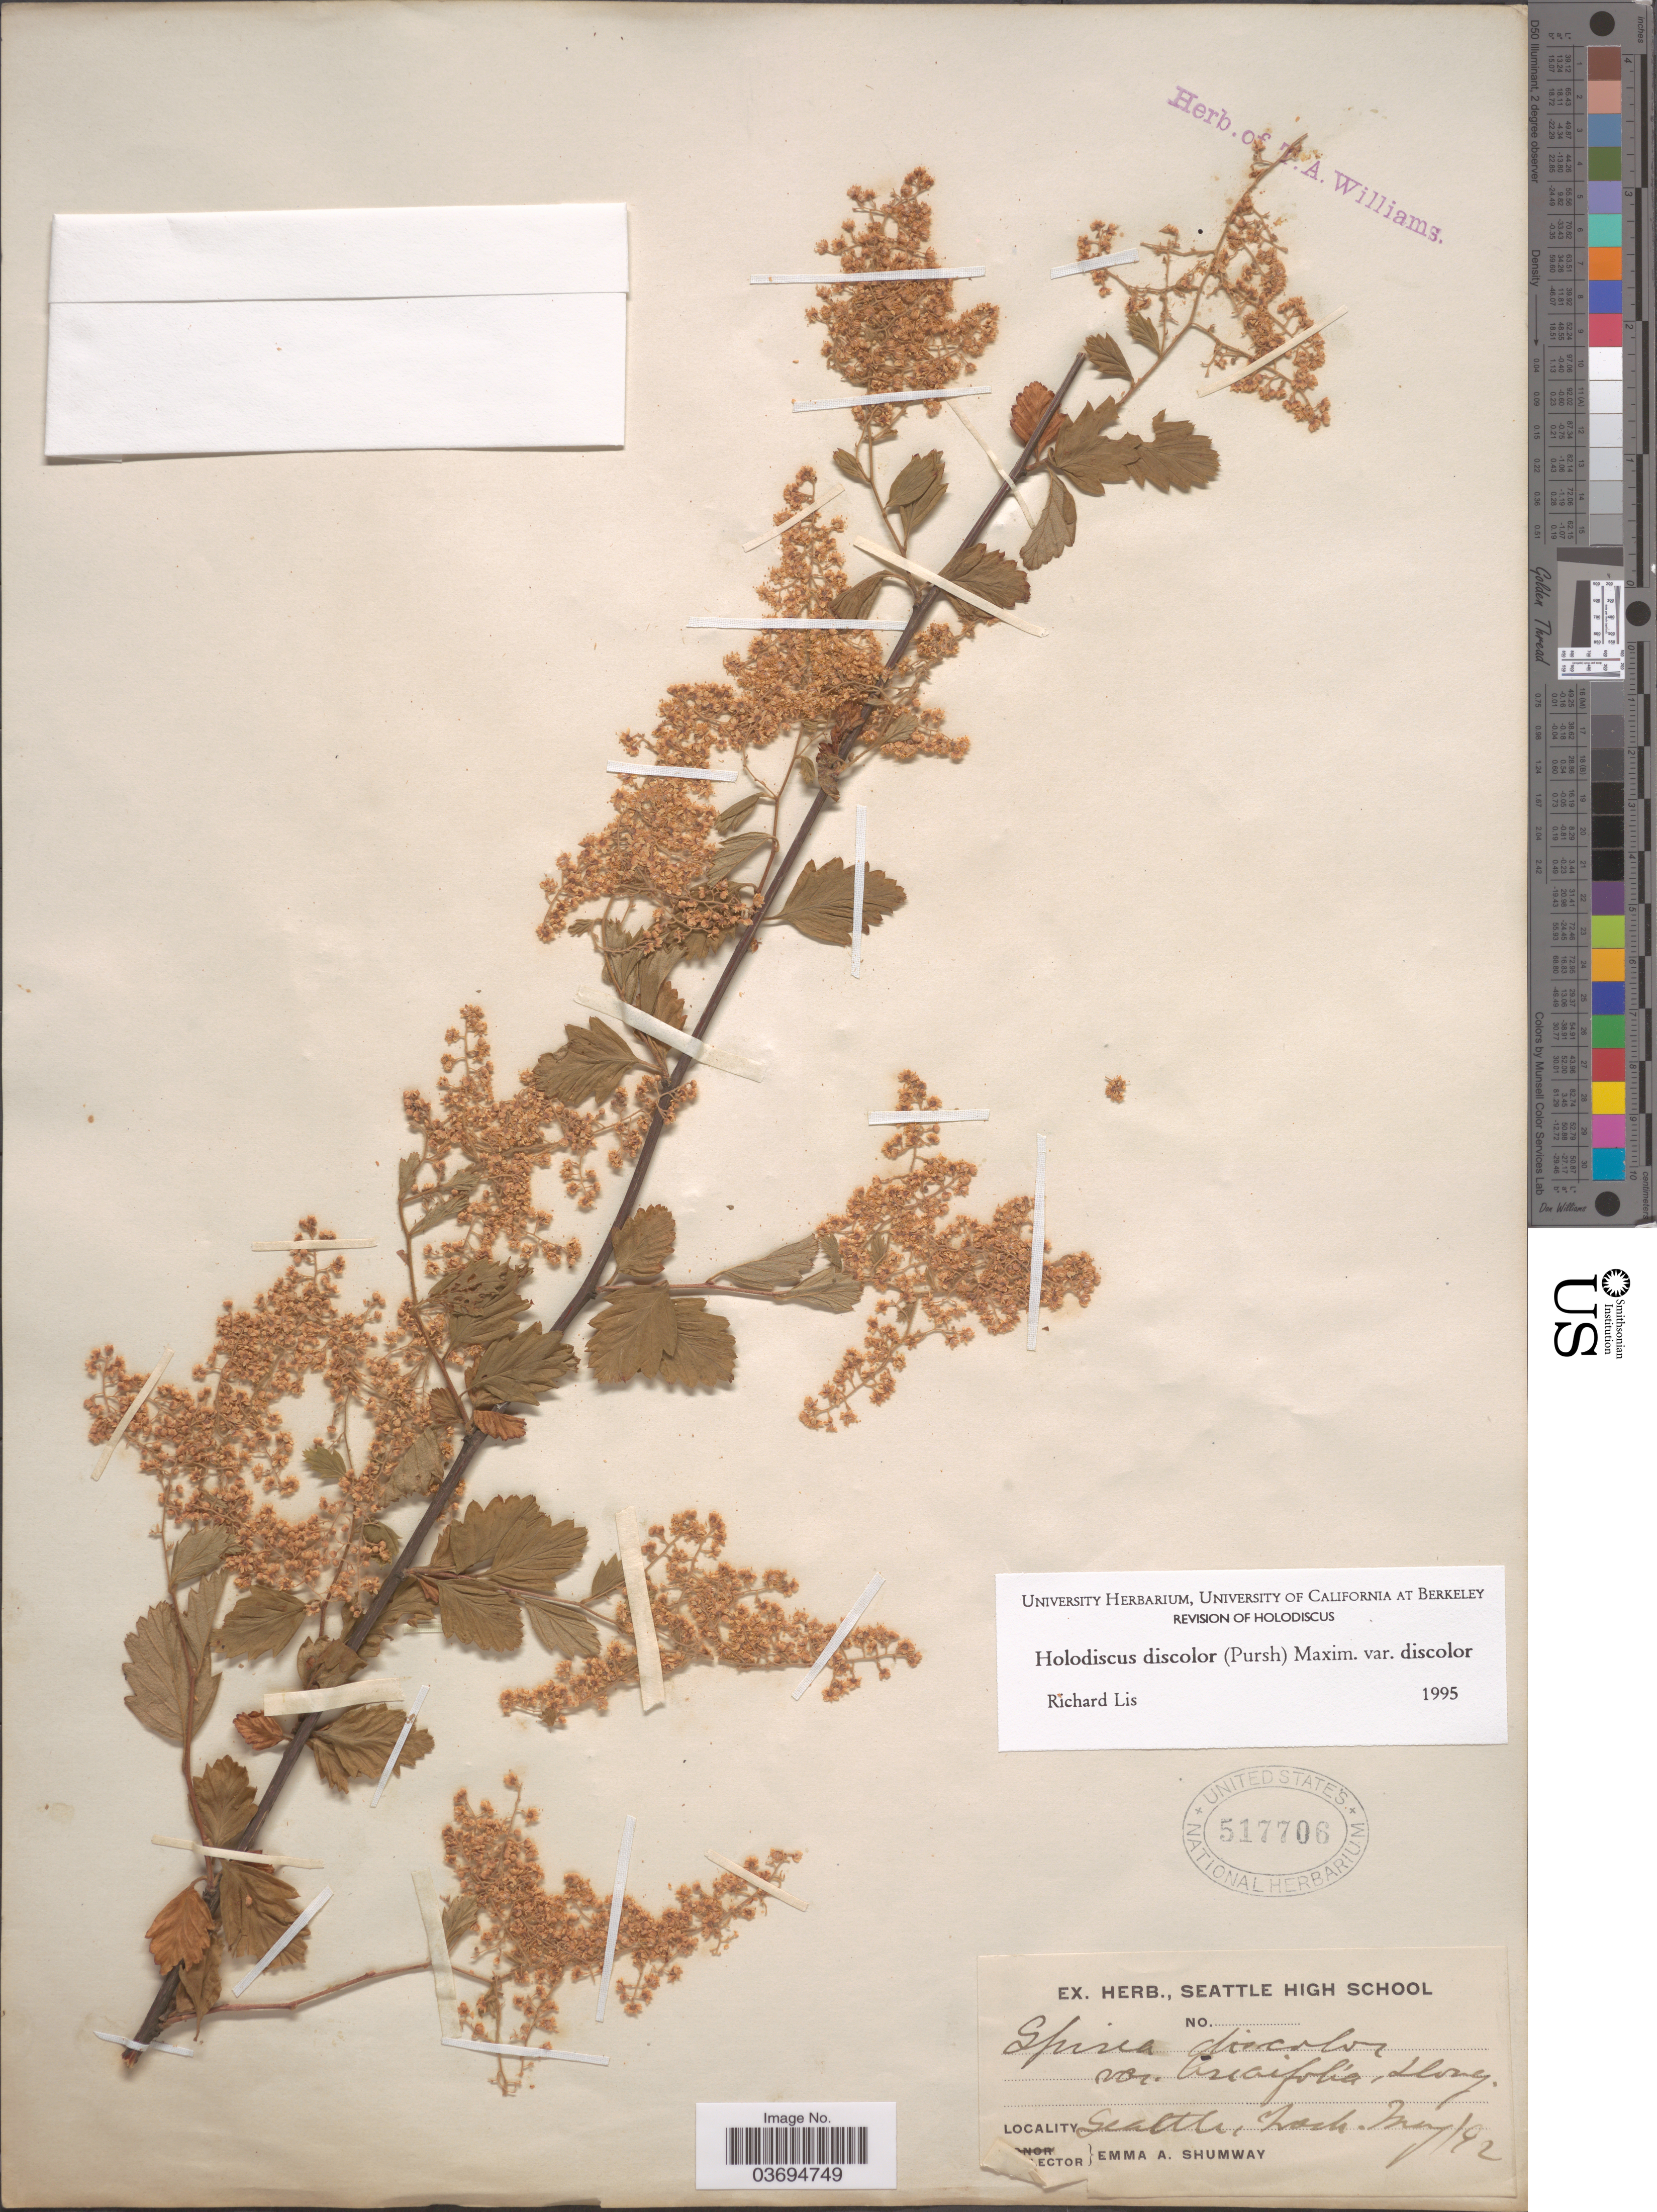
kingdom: Plantae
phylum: Tracheophyta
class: Magnoliopsida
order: Rosales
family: Rosaceae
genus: Holodiscus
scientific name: Holodiscus discolor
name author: (Pursh) Maxim.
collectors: E. Shumway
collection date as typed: Transcribed d/m/y: /5/92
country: United States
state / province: Washington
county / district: King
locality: Seattle.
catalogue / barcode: US 517706